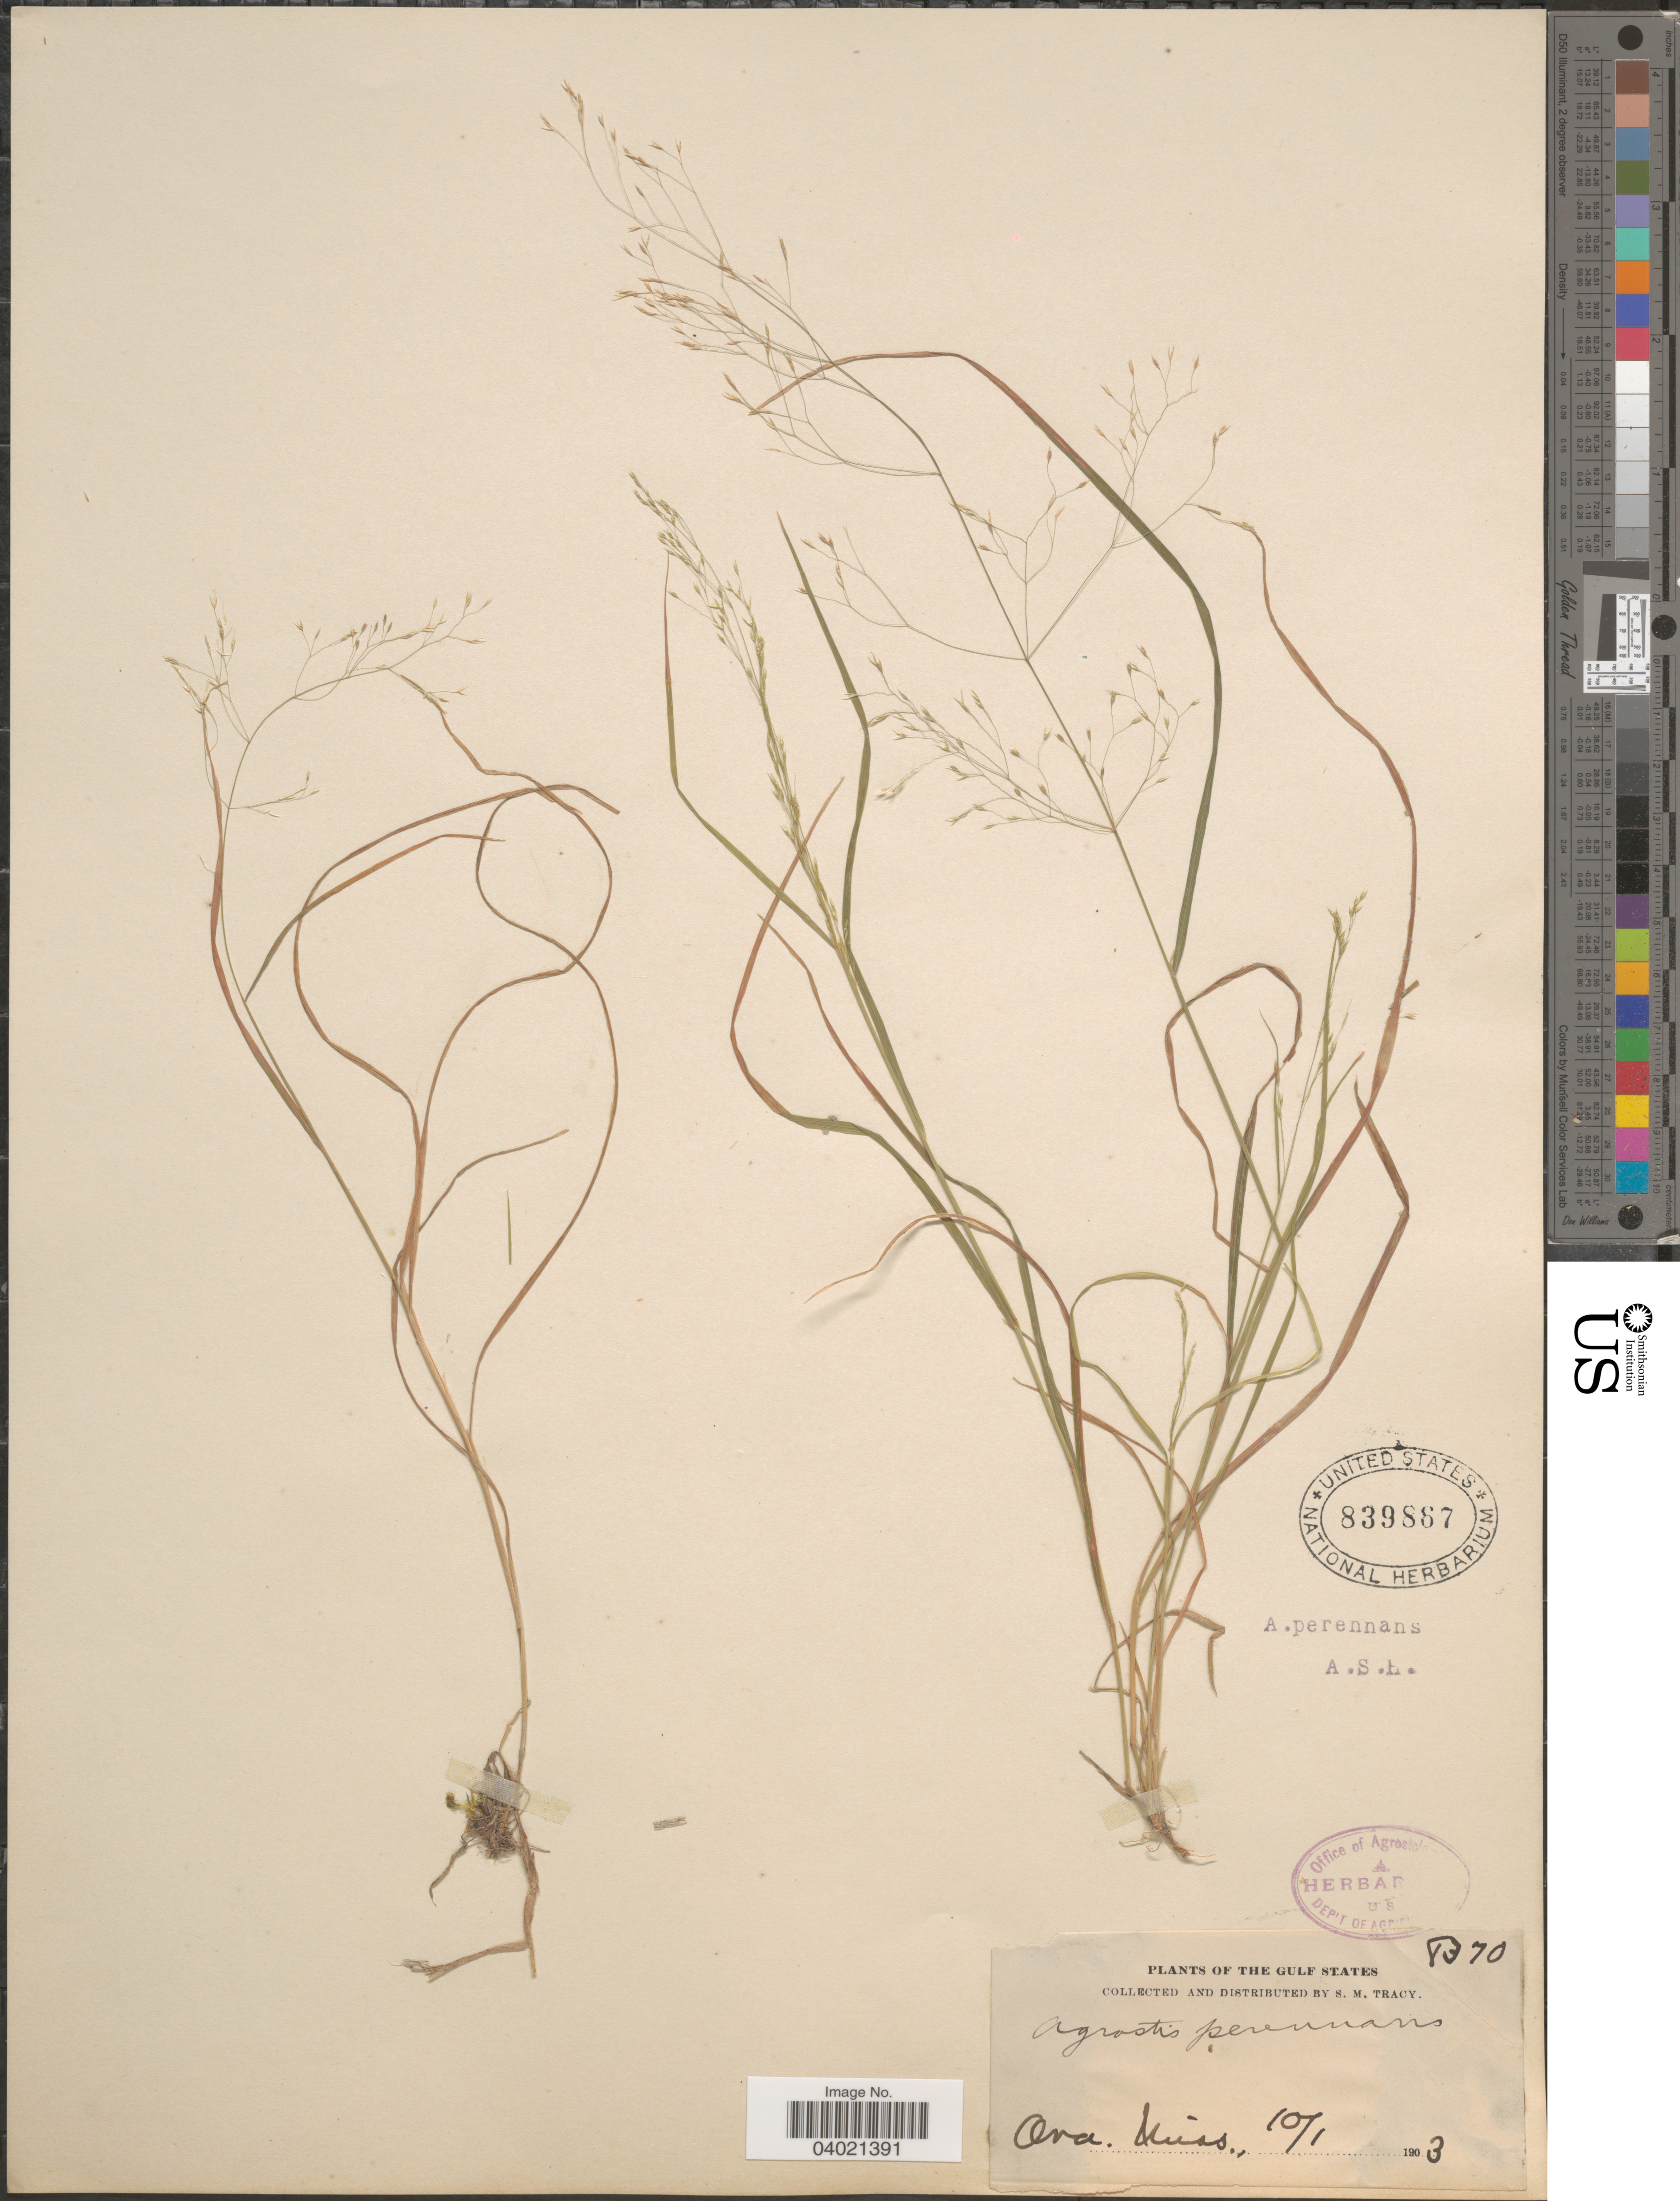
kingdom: Plantae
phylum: Tracheophyta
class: Liliopsida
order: Poales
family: Poaceae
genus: Agrostis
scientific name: Agrostis perennans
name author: (Walter) Tuck.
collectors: S. M. Tracy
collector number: T370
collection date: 1903-10-01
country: United States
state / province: Mississippi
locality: Ora.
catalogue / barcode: US 839867